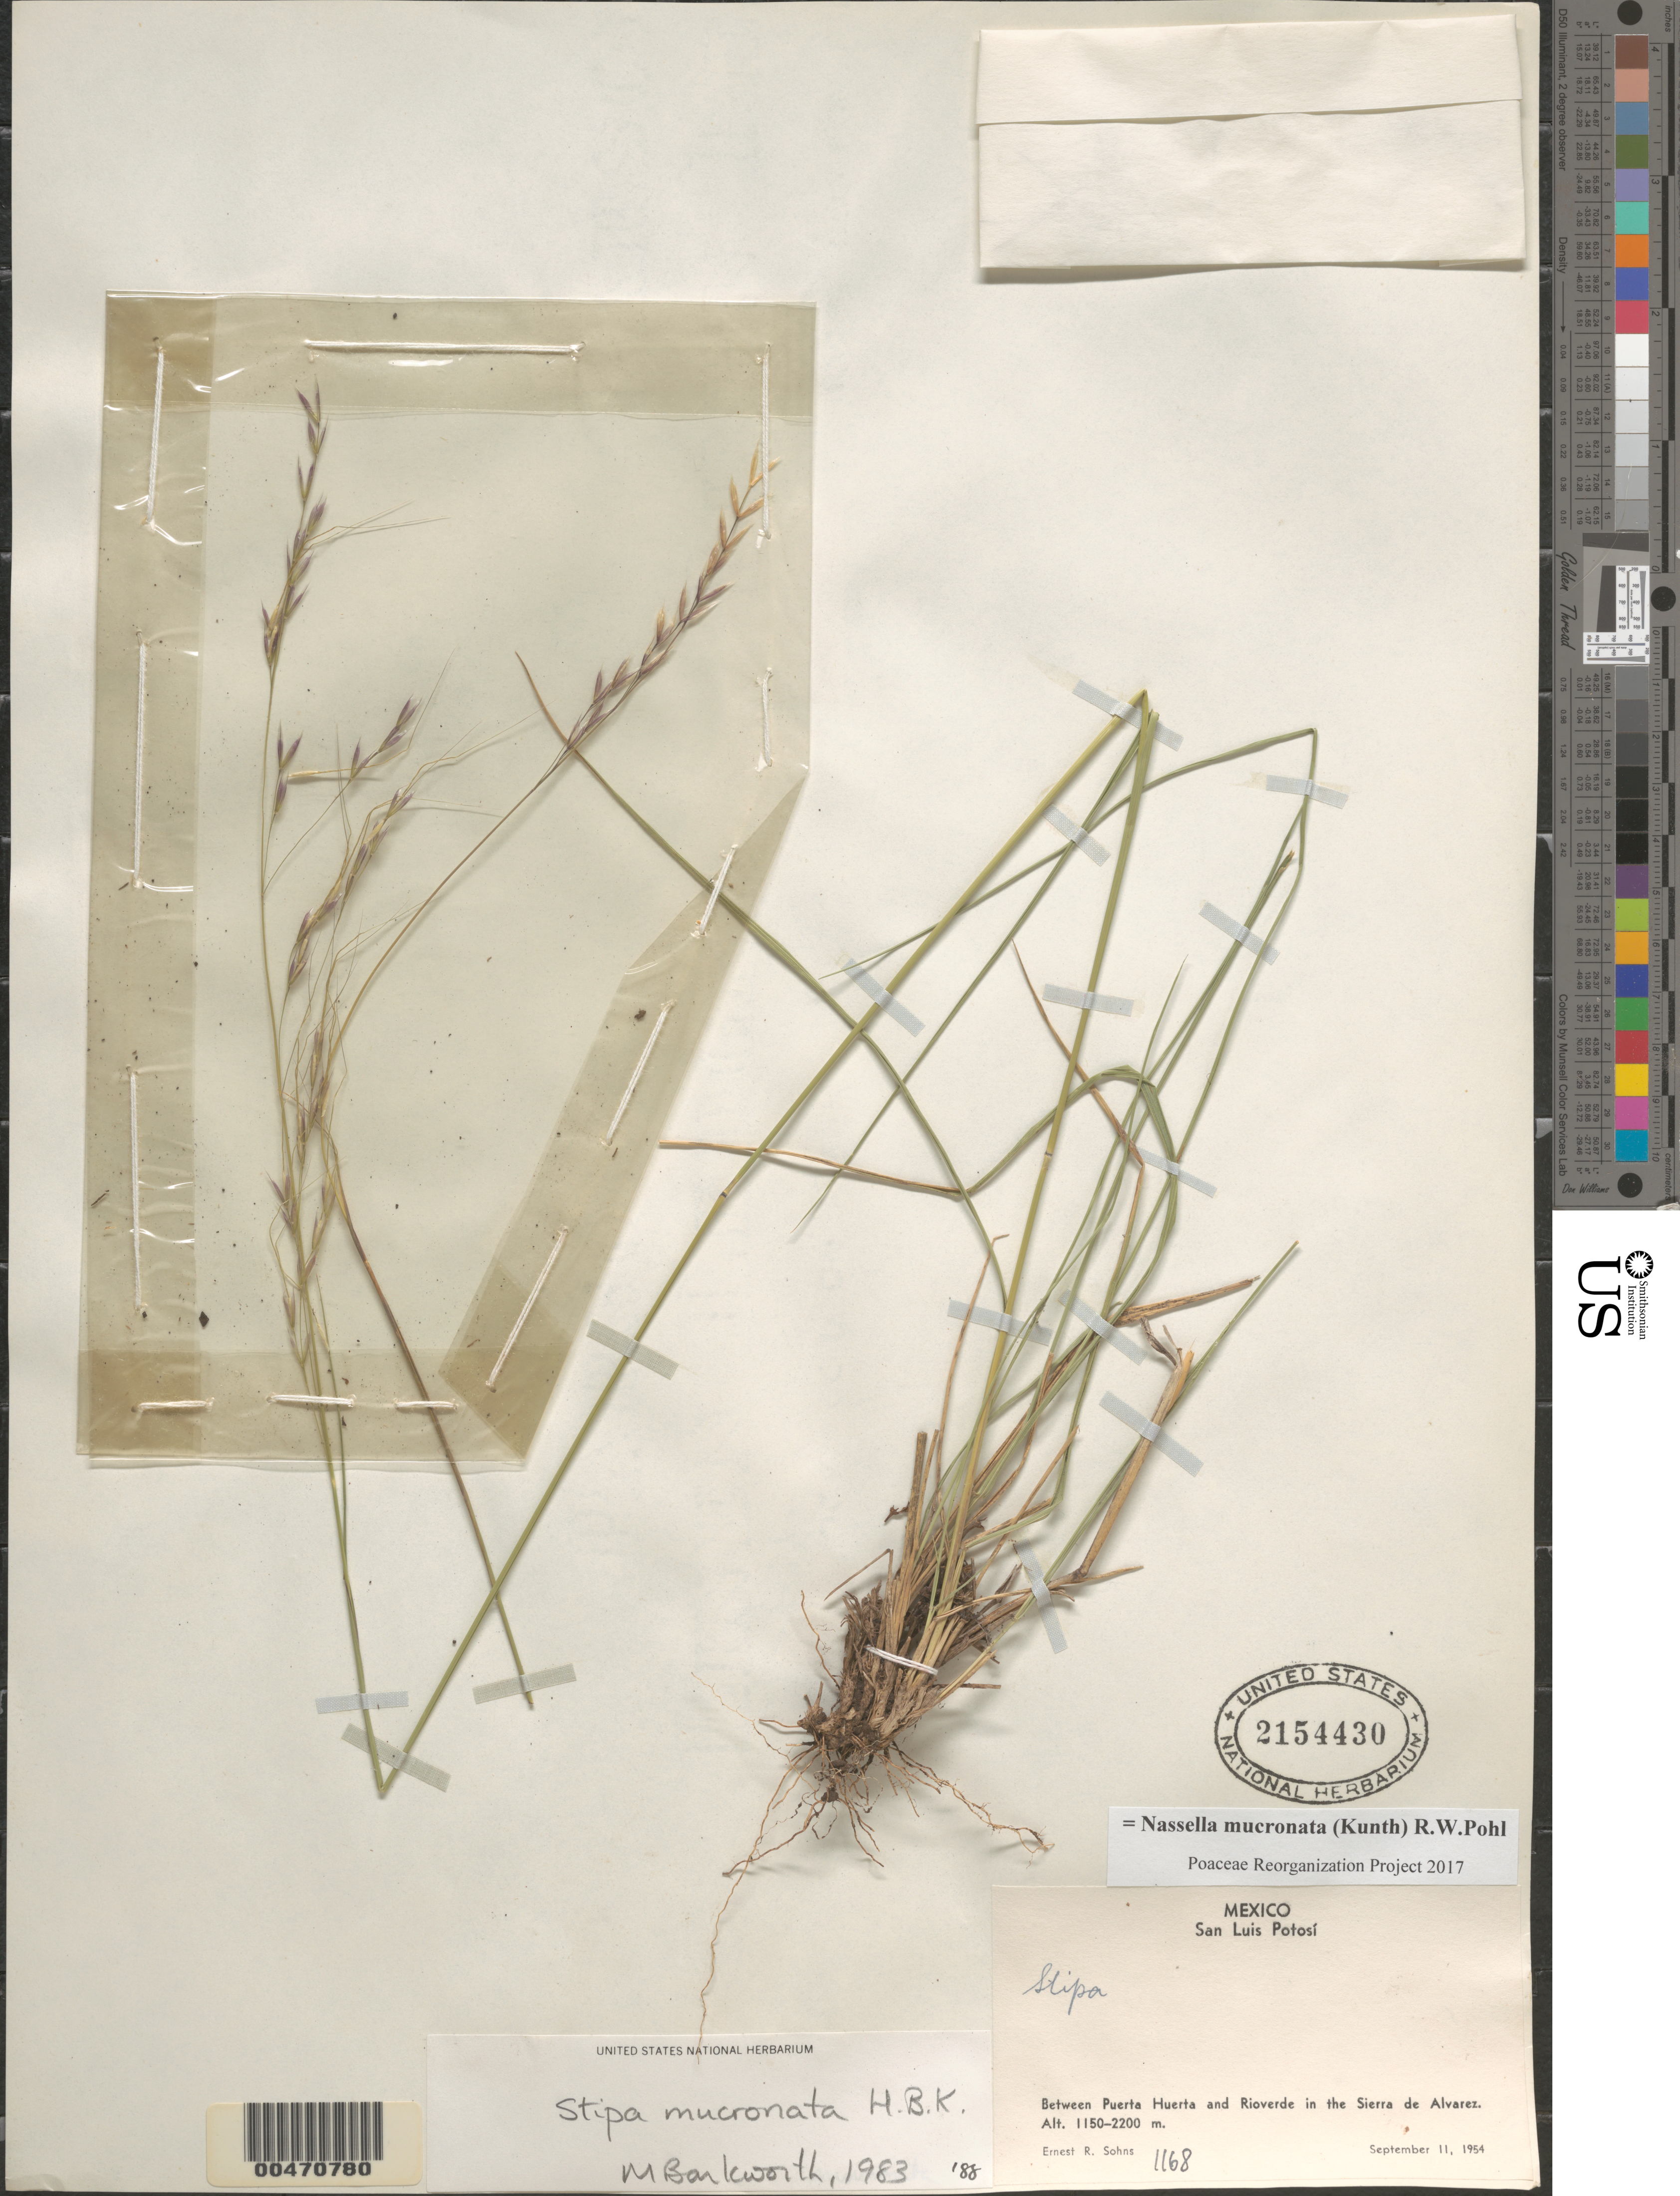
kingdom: Plantae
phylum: Tracheophyta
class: Liliopsida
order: Poales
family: Poaceae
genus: Nassella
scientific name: Nassella mucronata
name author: (Kunth) R.W. Pohl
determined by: Poaceae Reorganization Project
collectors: E. R. Sohns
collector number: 1168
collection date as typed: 11 Sep 1954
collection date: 1954-09-11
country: Mexico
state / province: San Luis Potosi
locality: Between Puerta Huerta & Rioverde in the Sierra de Alvarez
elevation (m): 1150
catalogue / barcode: US 2154430